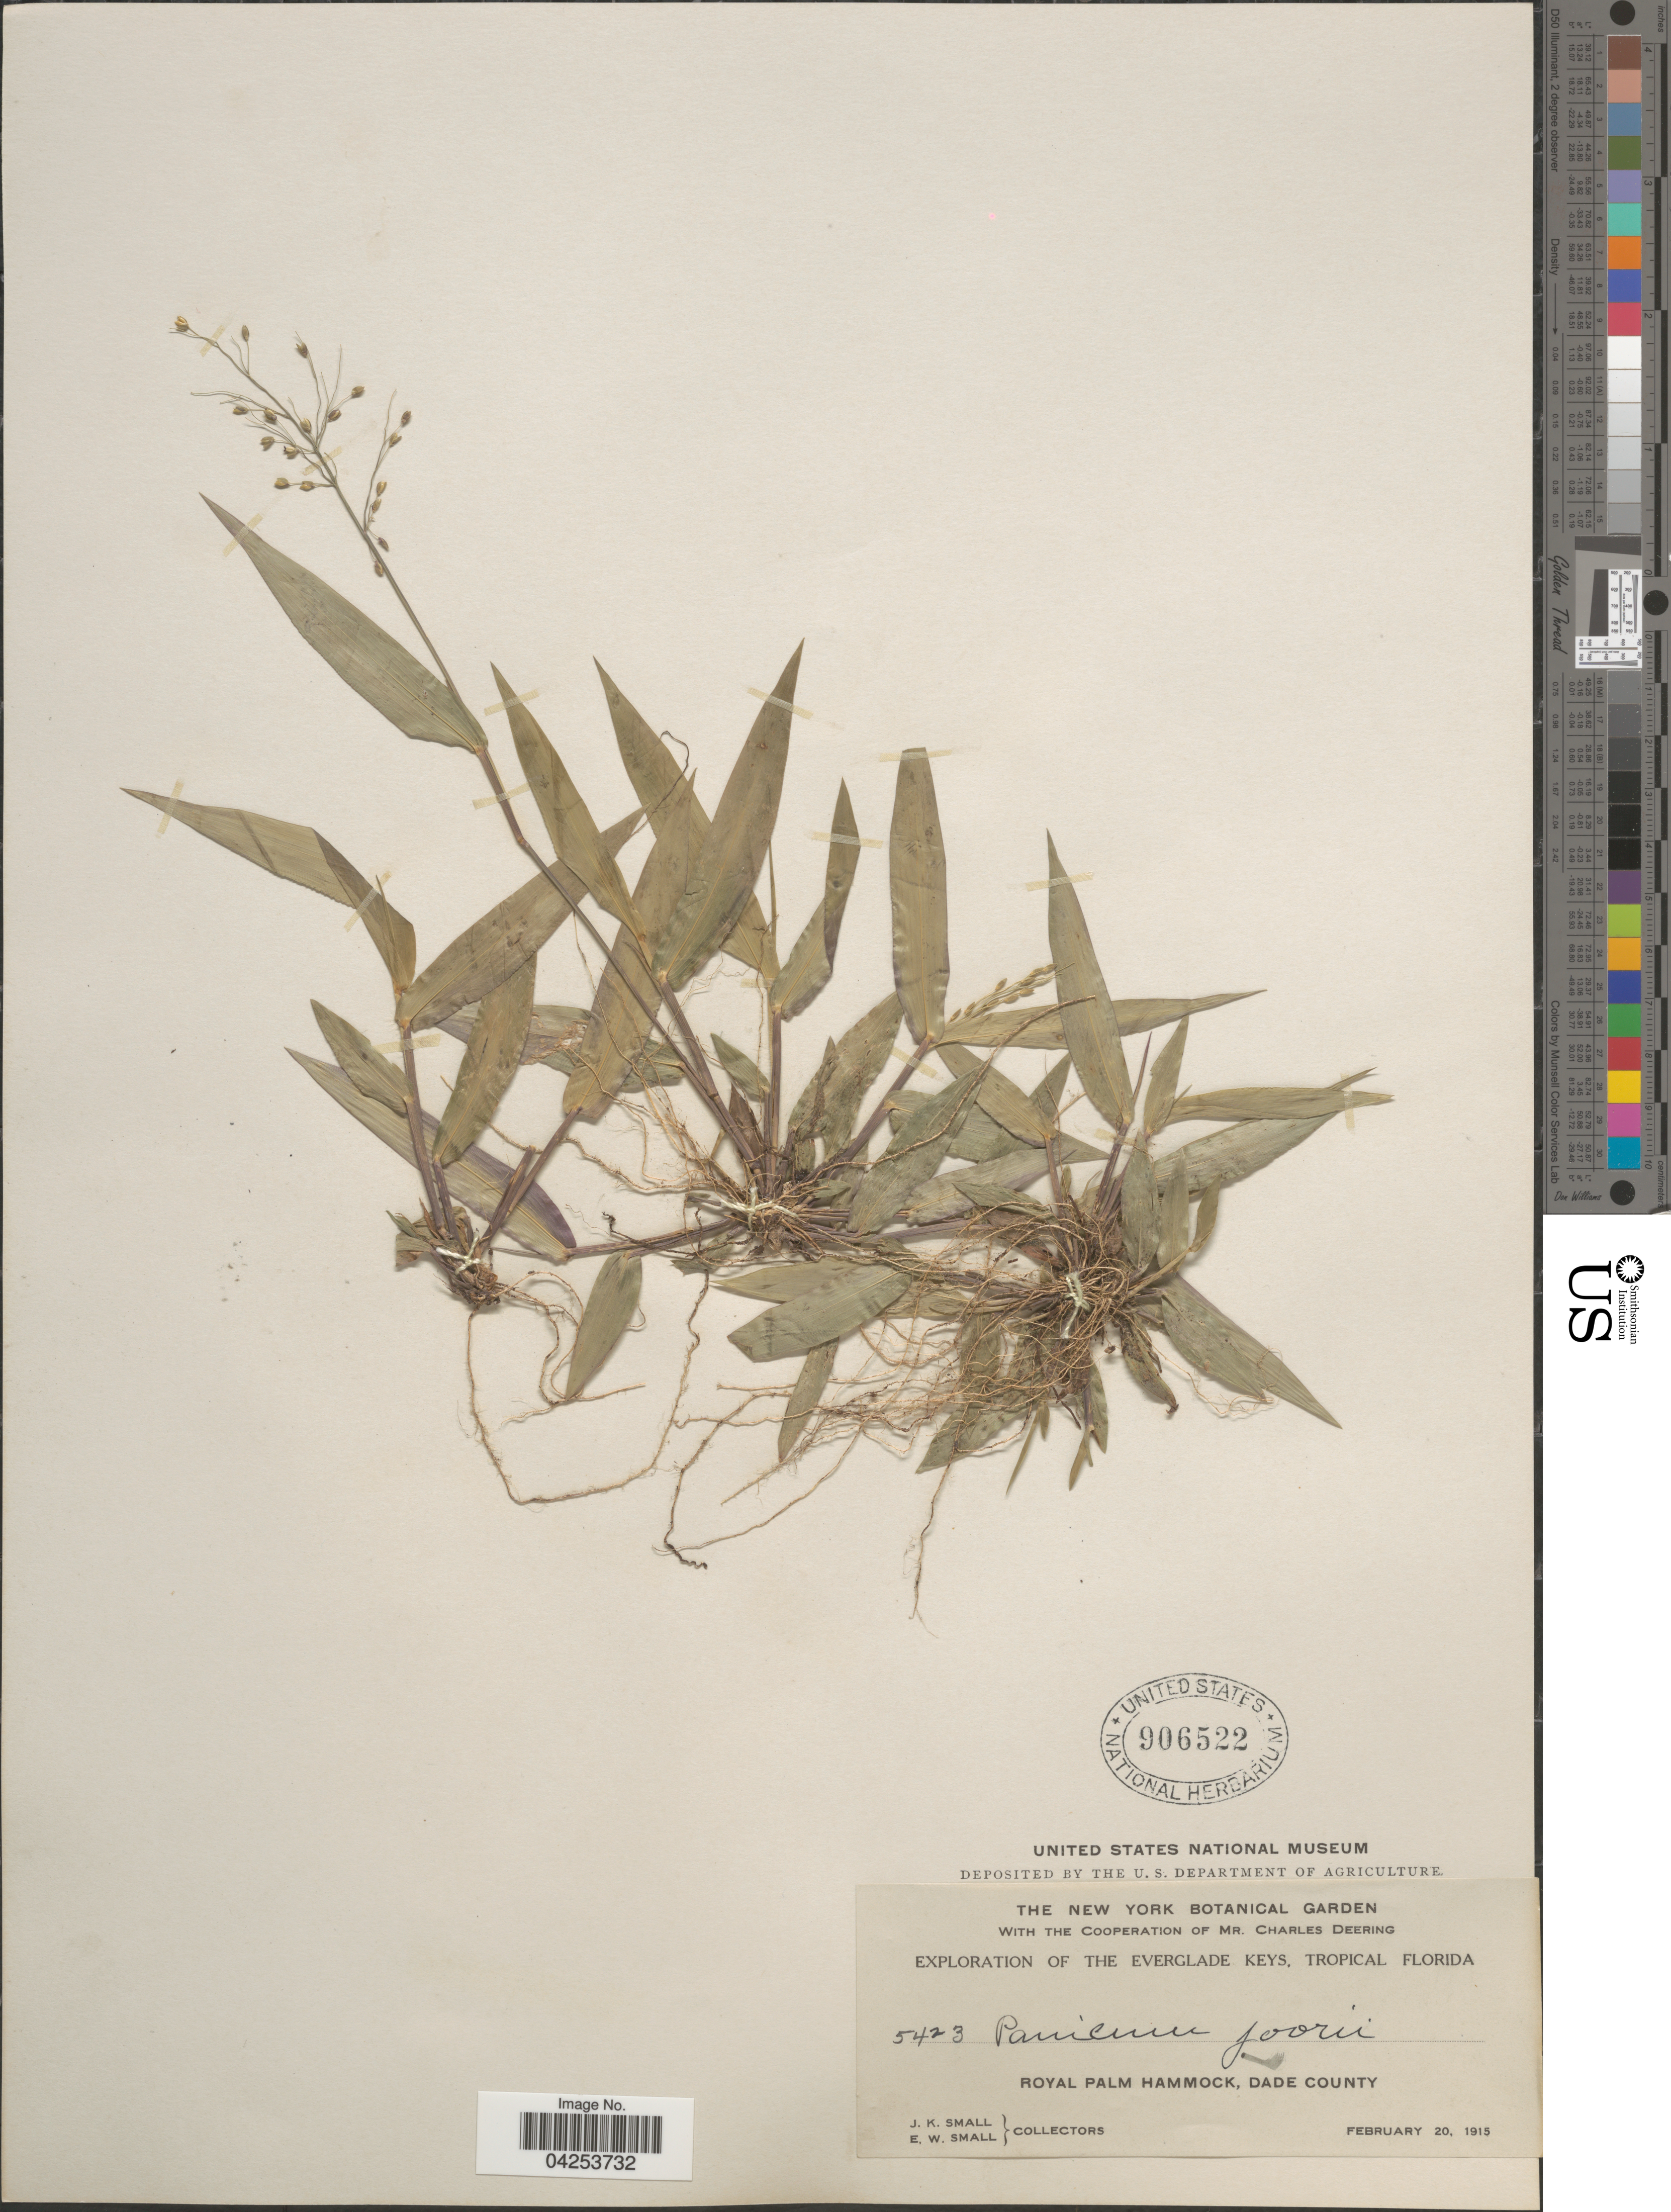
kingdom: Plantae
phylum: Tracheophyta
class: Liliopsida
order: Poales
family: Poaceae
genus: Dichanthelium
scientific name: Dichanthelium commutatum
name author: (Schult.) Gould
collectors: J. K. Small & E. W. Small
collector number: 5423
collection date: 1915-02-20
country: United States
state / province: Florida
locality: Exploration of the Everglade Keys, Tropical Florida. Royal Palm Hammock, Dade County.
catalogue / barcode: US 906522